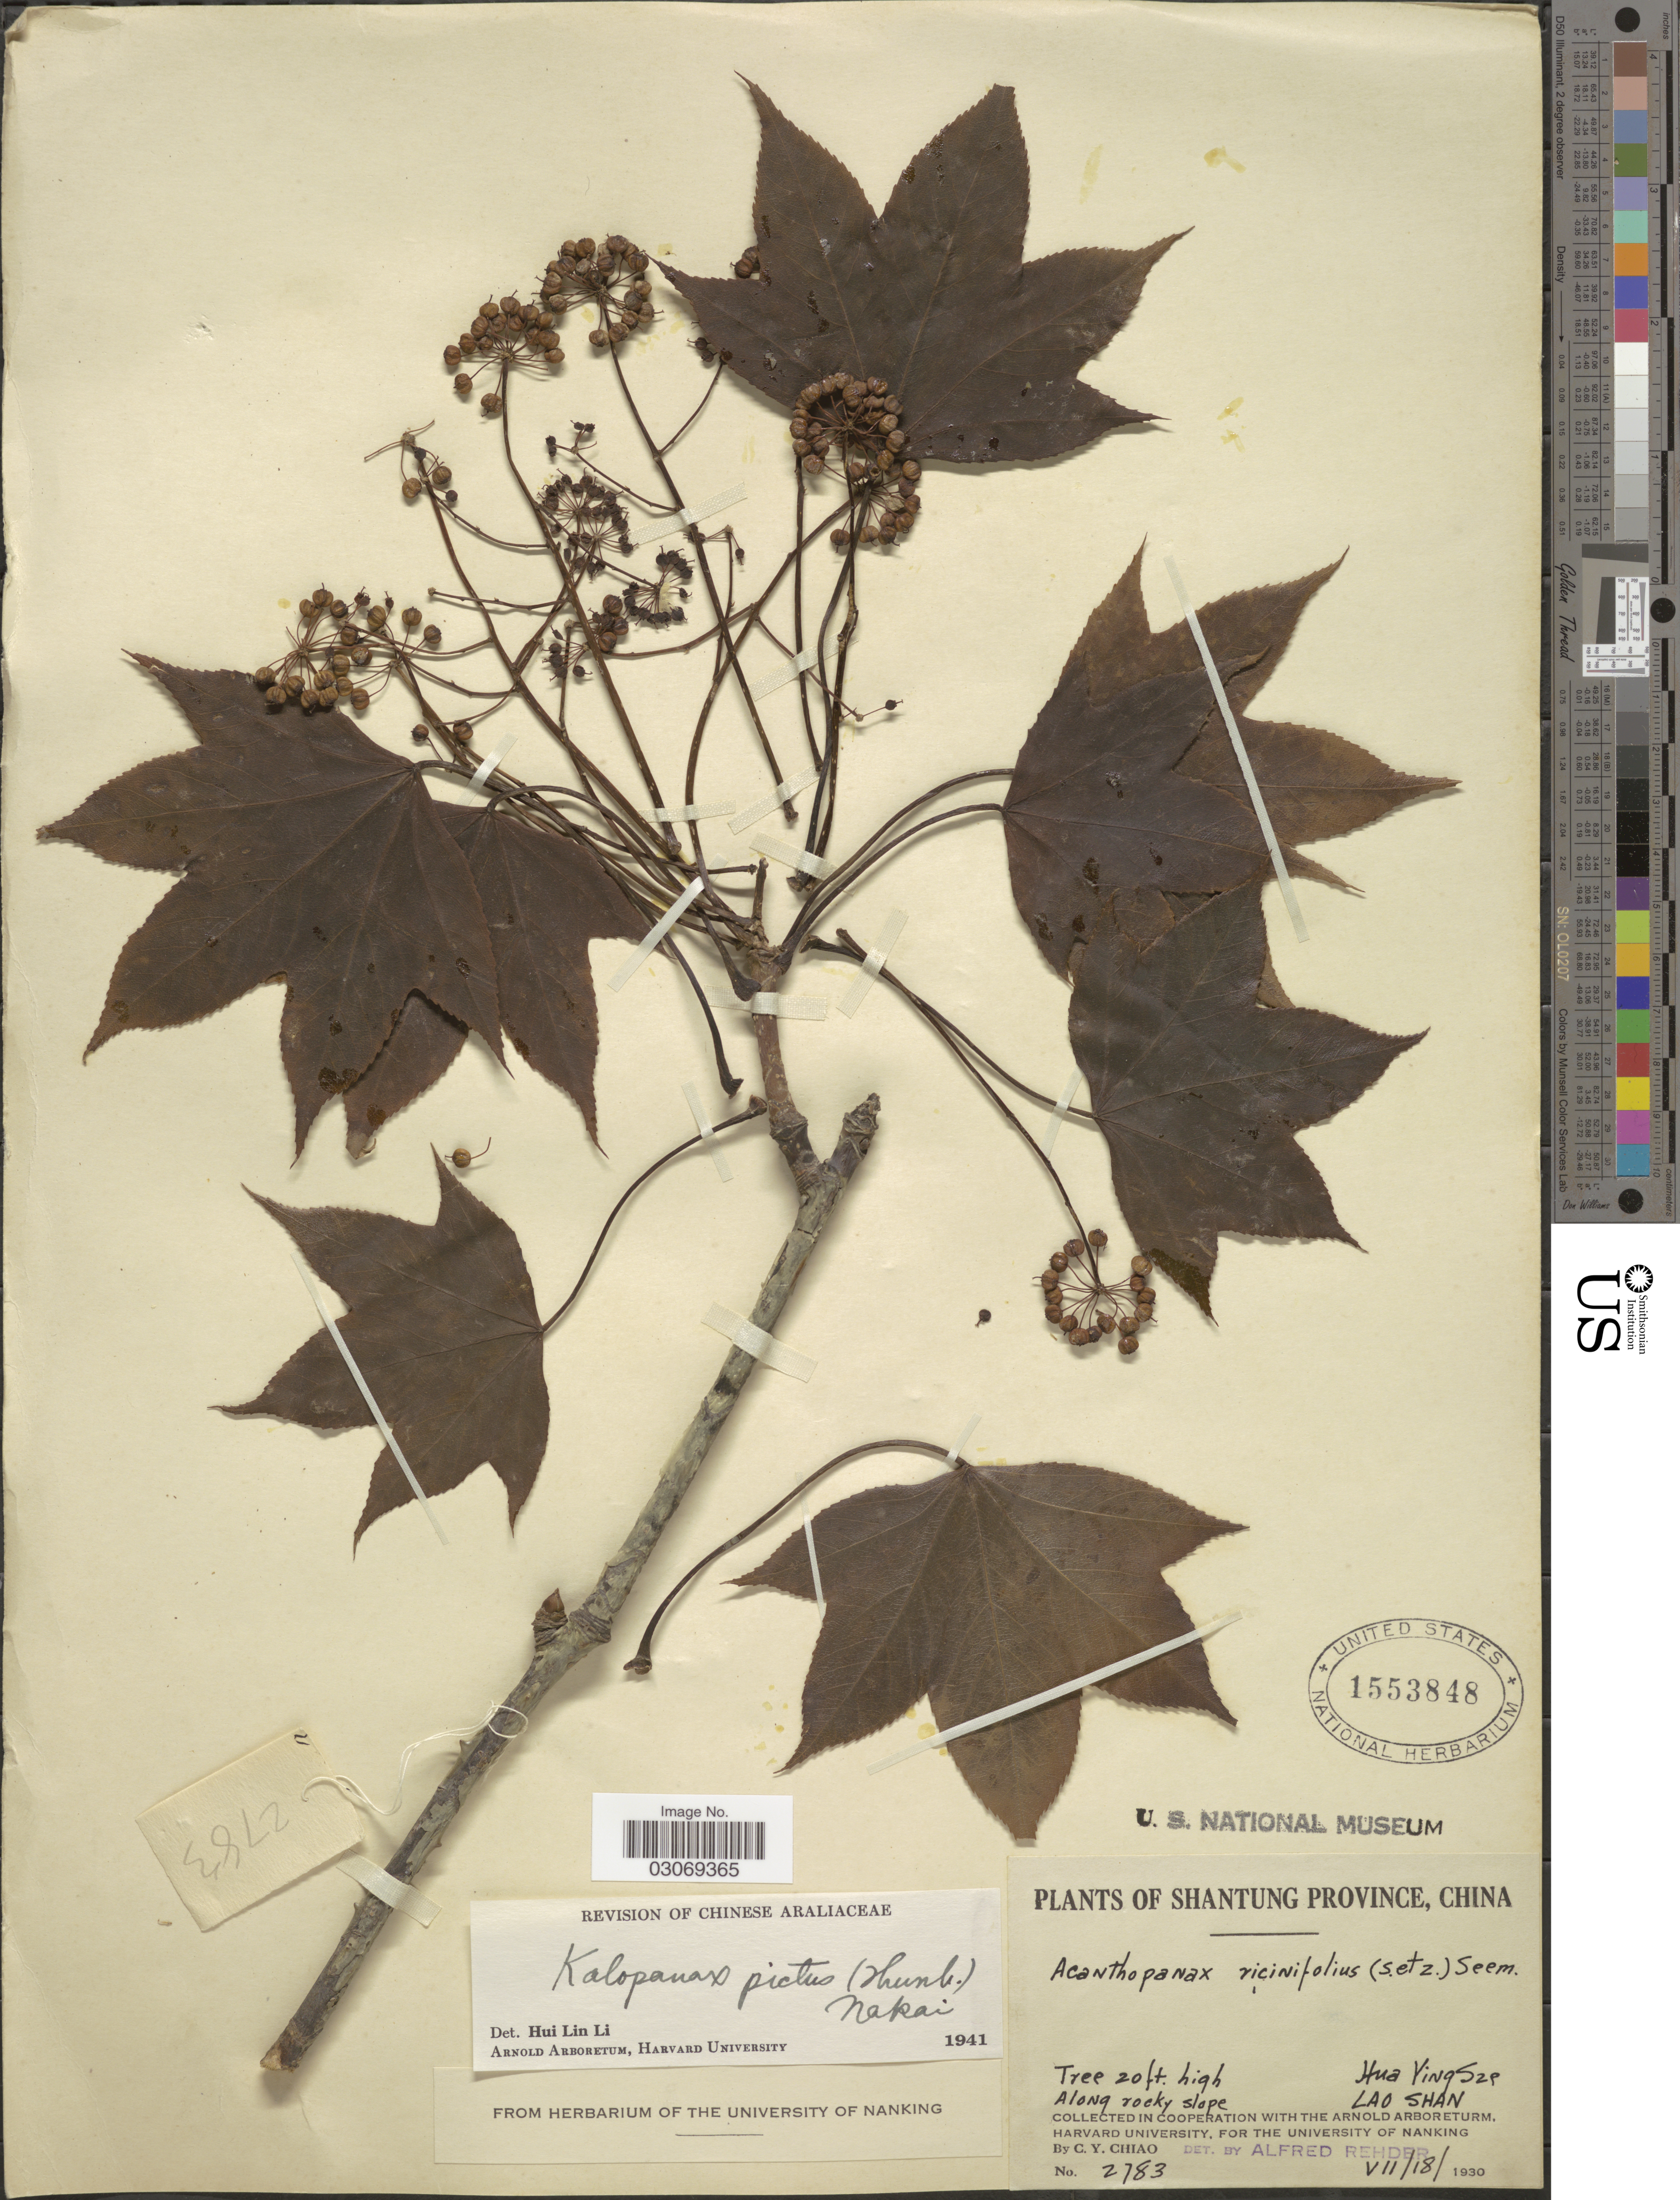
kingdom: Plantae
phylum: Tracheophyta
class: Magnoliopsida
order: Apiales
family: Araliaceae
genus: Kalopanax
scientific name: Kalopanax pictus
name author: (Thunb.) Nakai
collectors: C. Y. Chiao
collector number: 2783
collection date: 1930-07-18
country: China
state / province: Shandong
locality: Shantung Province. Hua Ying Sze. Lao Shan.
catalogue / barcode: US 1553848